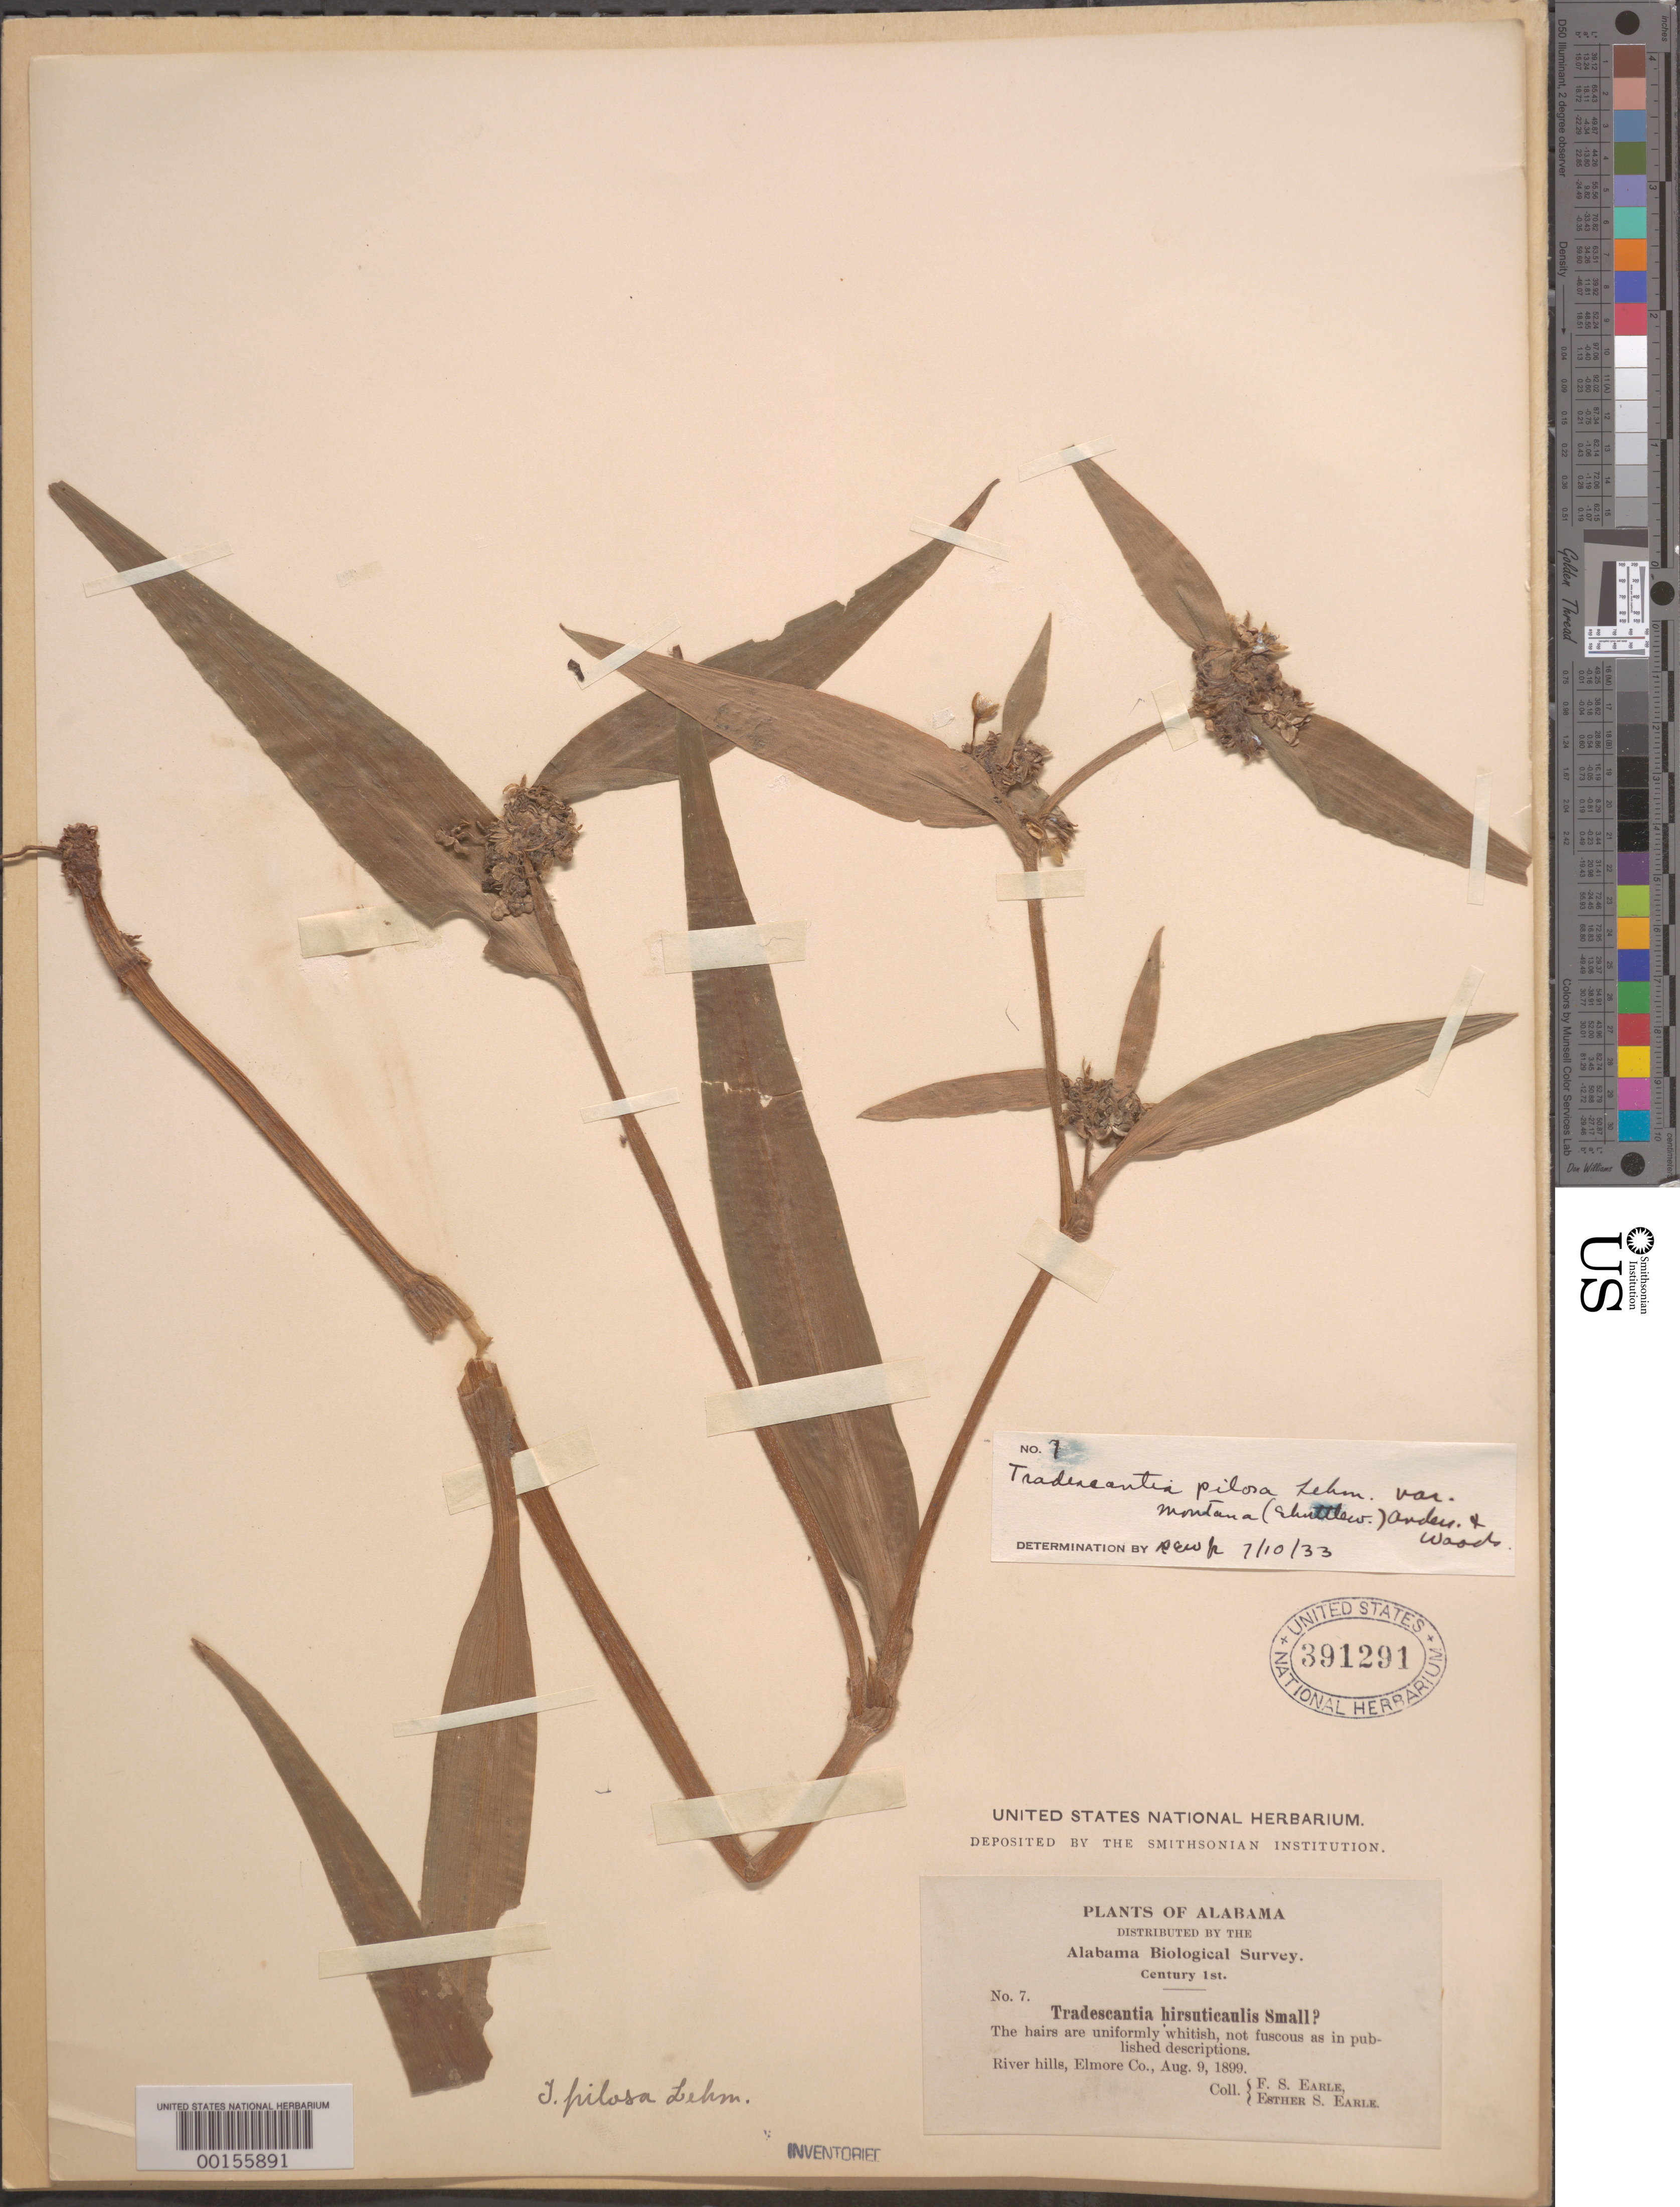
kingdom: Plantae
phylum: Tracheophyta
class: Liliopsida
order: Commelinales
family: Commelinaceae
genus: Tradescantia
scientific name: Tradescantia subaspera var. montana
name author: (Shuttlew. ex Small & Vail) E.S. Anderson & Woodson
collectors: F. S. Earle & E. S. Earle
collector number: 07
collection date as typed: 09 Aug 1899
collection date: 1899-08-09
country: United States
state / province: Alabama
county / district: Elmore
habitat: River hills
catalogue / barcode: US 391291